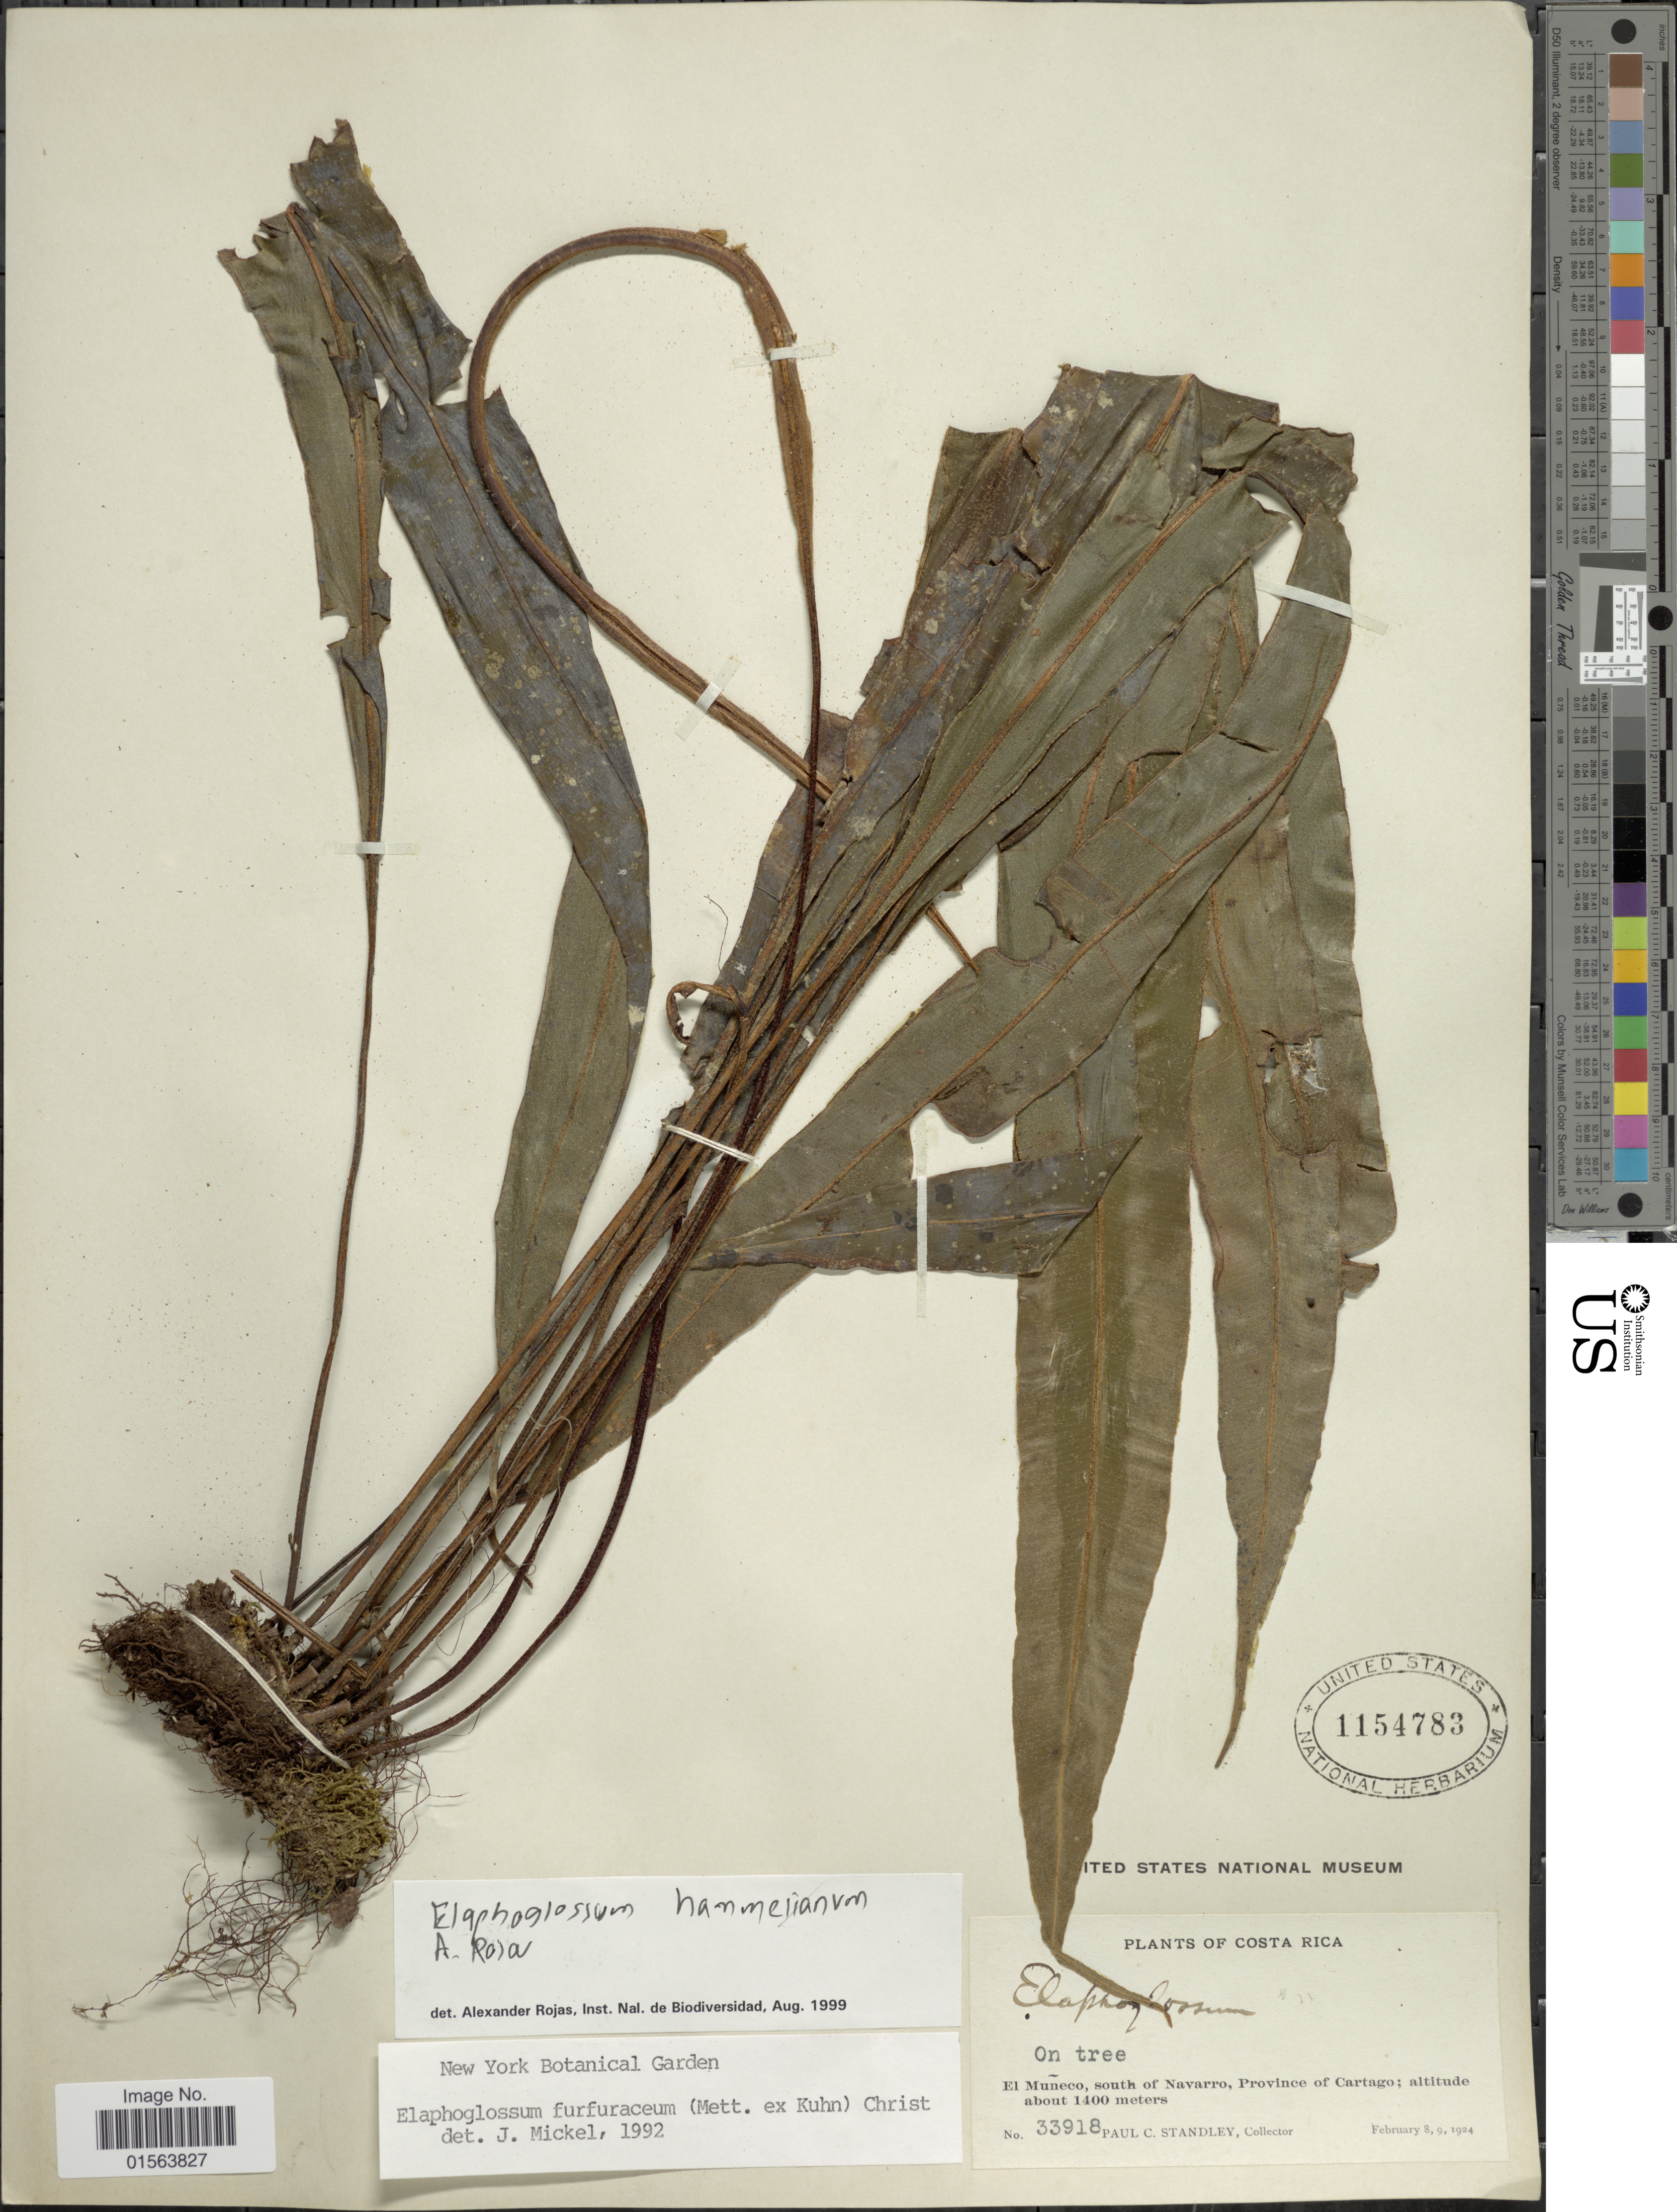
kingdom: Plantae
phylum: Tracheophyta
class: Polypodiopsida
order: Polypodiales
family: Dryopteridaceae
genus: Elaphoglossum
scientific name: Elaphoglossum hammelianum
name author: A. Rojas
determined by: Matos, F. B.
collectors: P. C. Standley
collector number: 33918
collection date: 1924-02-08/1924-02-09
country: Costa Rica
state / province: Cartago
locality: El Muneco, aouth of Navarro, province of Cartago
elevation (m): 1400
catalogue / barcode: US 1154783